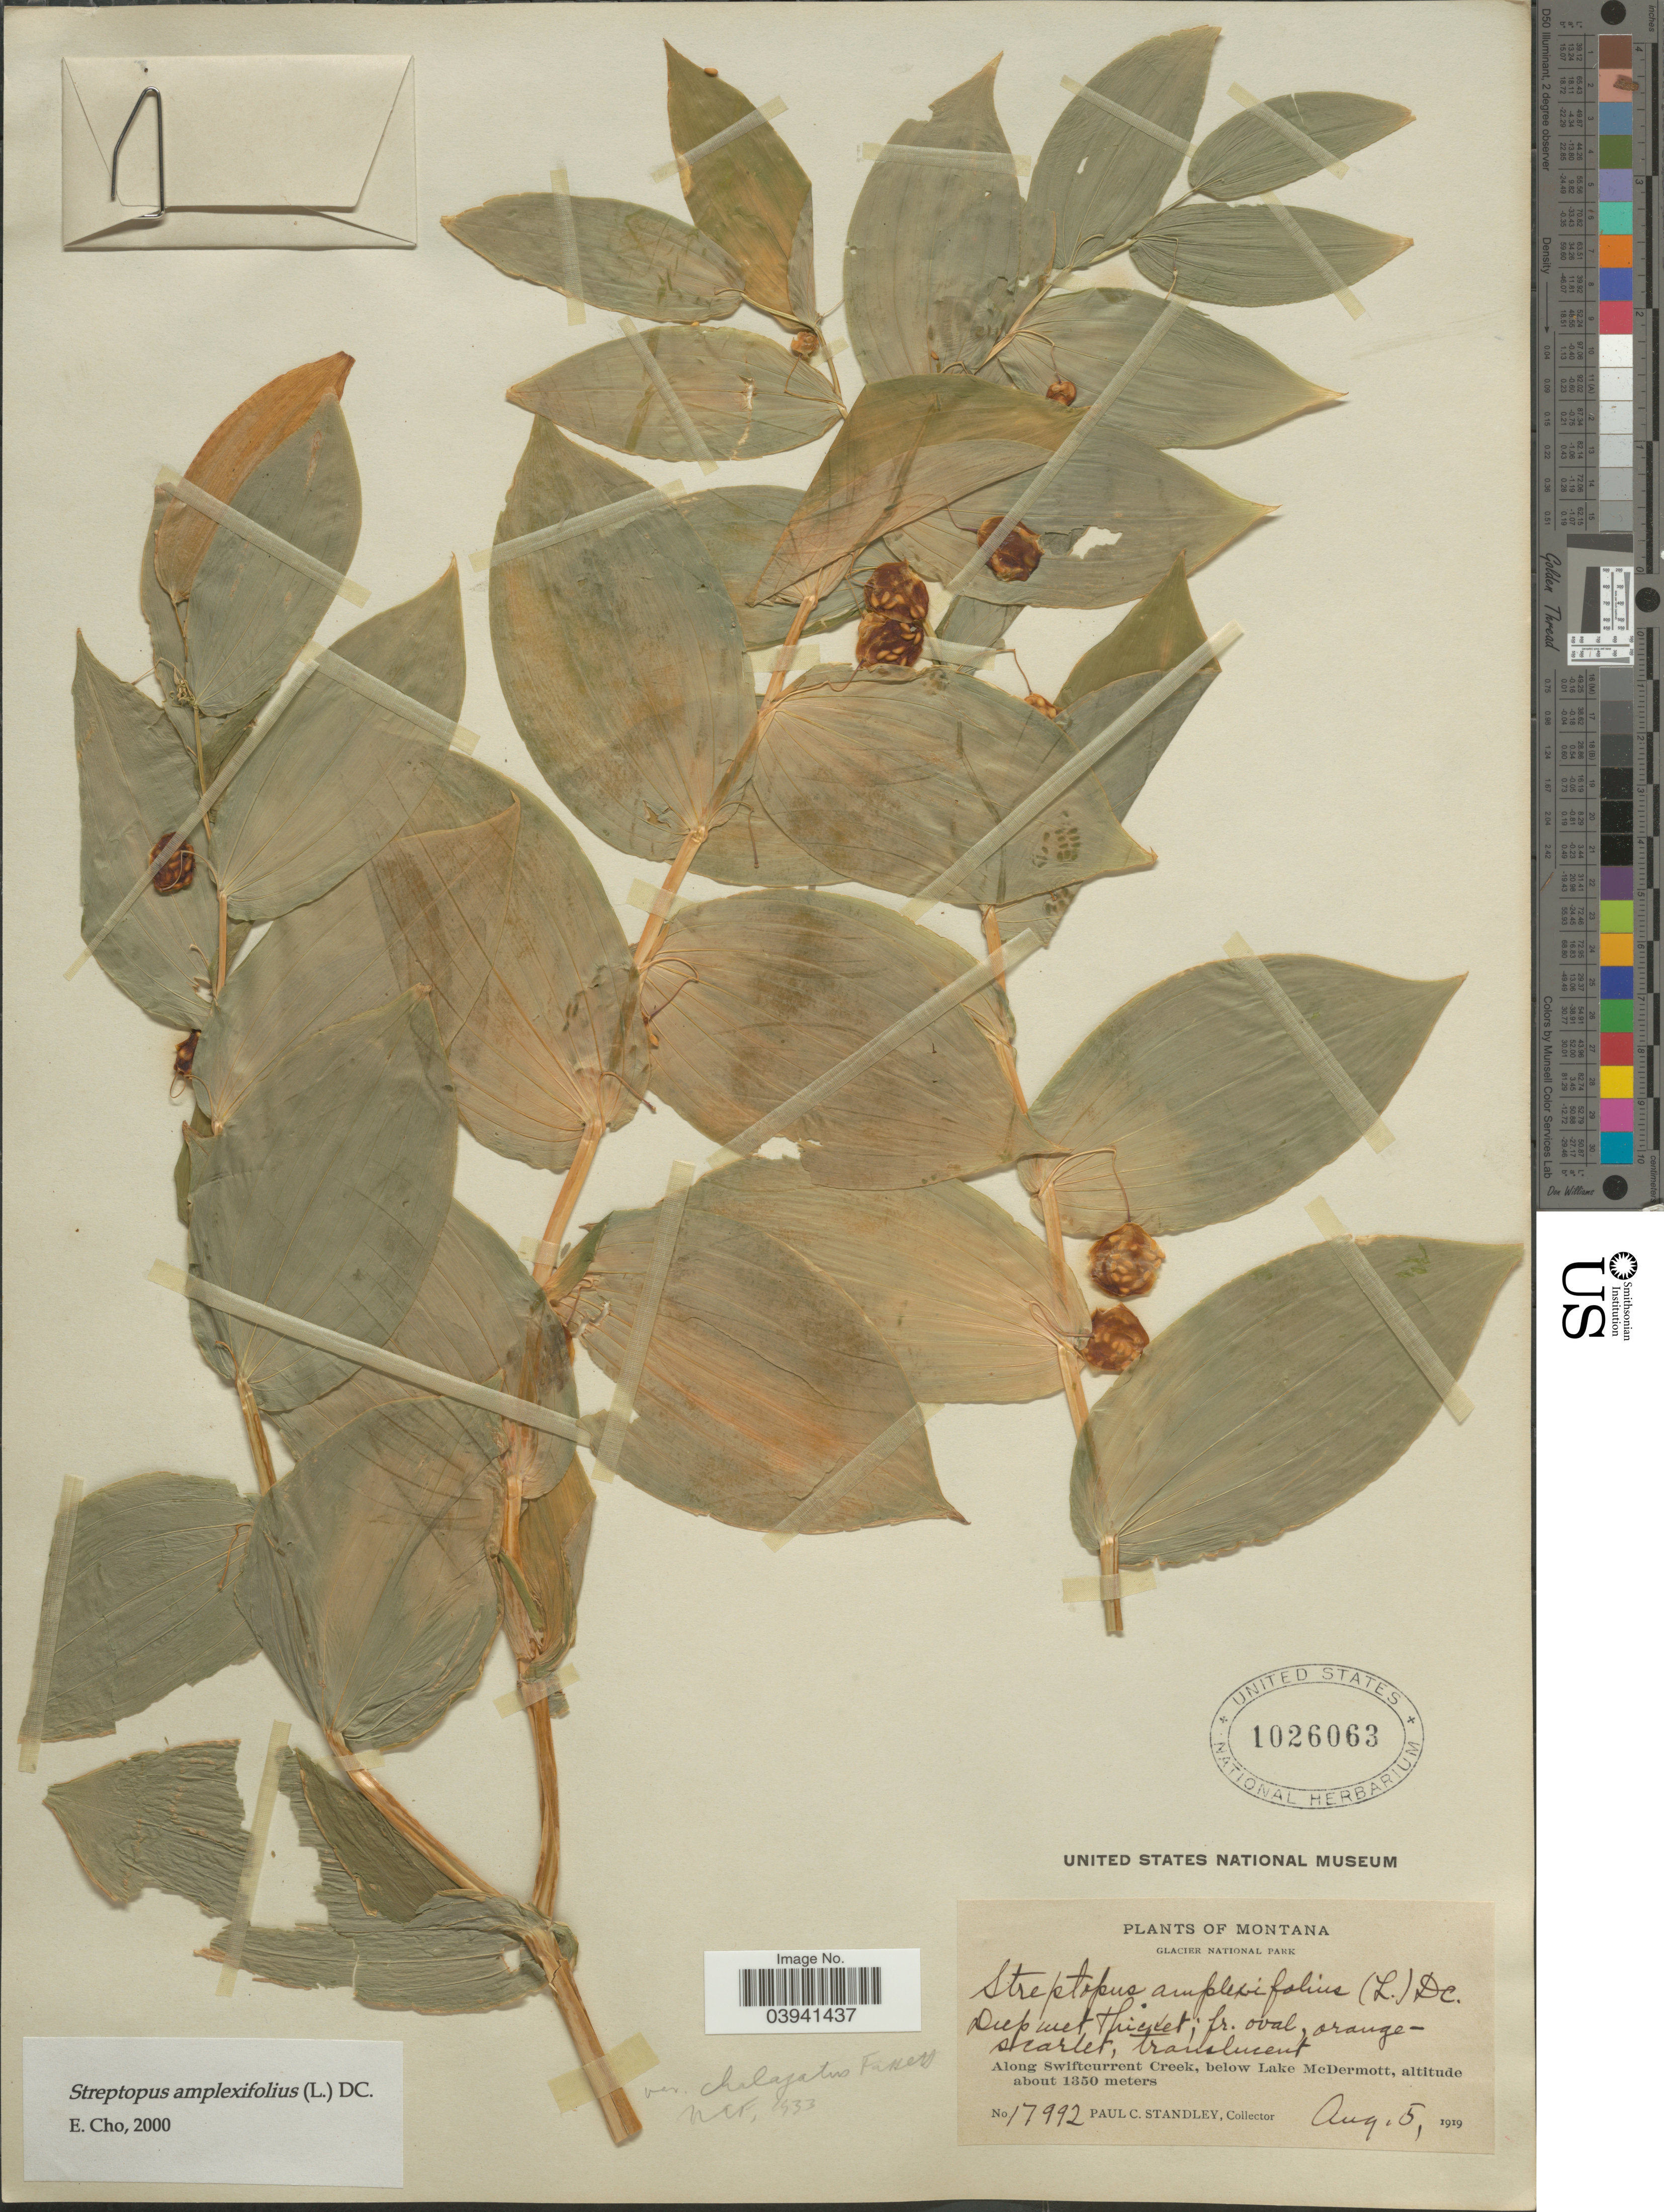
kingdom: Plantae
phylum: Tracheophyta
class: Liliopsida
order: Liliales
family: Liliaceae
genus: Streptopus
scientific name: Streptopus amplexifolius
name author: (L.) DC.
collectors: P. C. Standley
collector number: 17992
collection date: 1919-08-05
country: United States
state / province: Montana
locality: Glacier National Park. Along Swiftcurrent Creek, below Lake McDermott.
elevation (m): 1350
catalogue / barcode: US 1026063